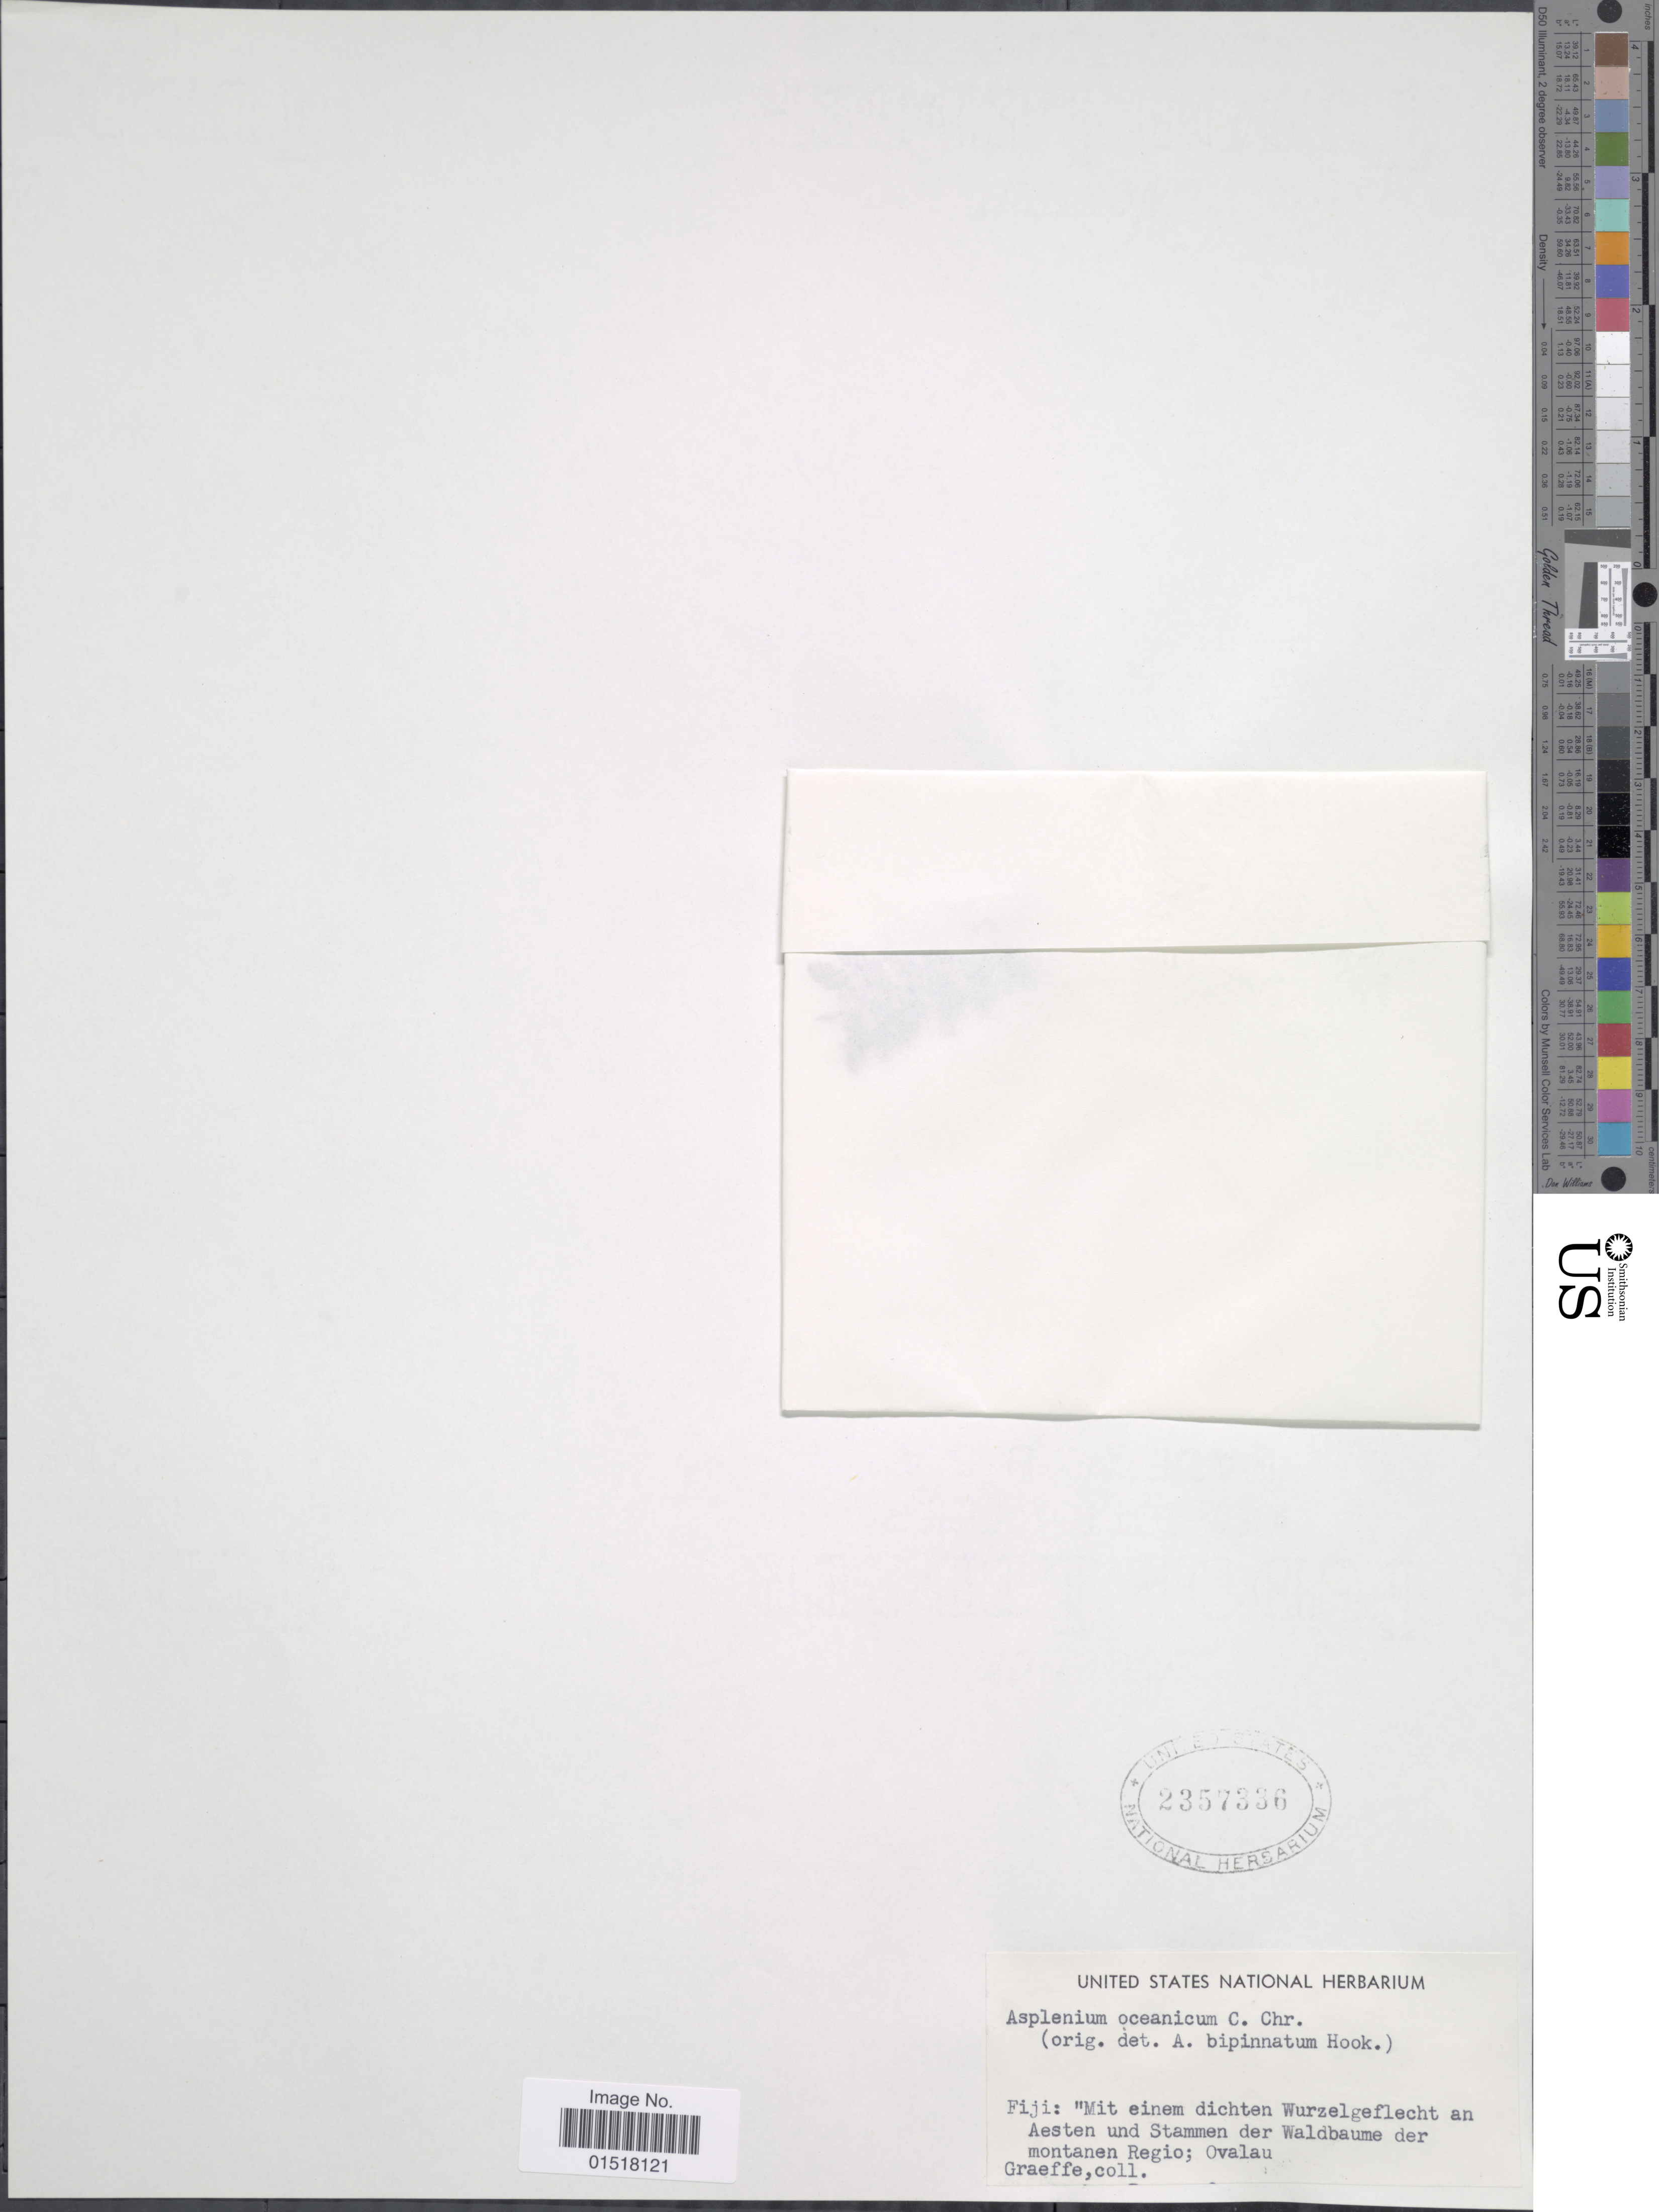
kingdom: Plantae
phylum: Tracheophyta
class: Polypodiopsida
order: Polypodiales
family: Aspleniaceae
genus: Asplenium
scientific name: Asplenium oceanicum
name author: C. Chr.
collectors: Graeffe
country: Fiji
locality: Fiji: "Mit einem dichten Wurzelgeflecht an Aesten und Stammen der Waldbaume der montanen Regio; Ovalau."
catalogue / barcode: US 2357336